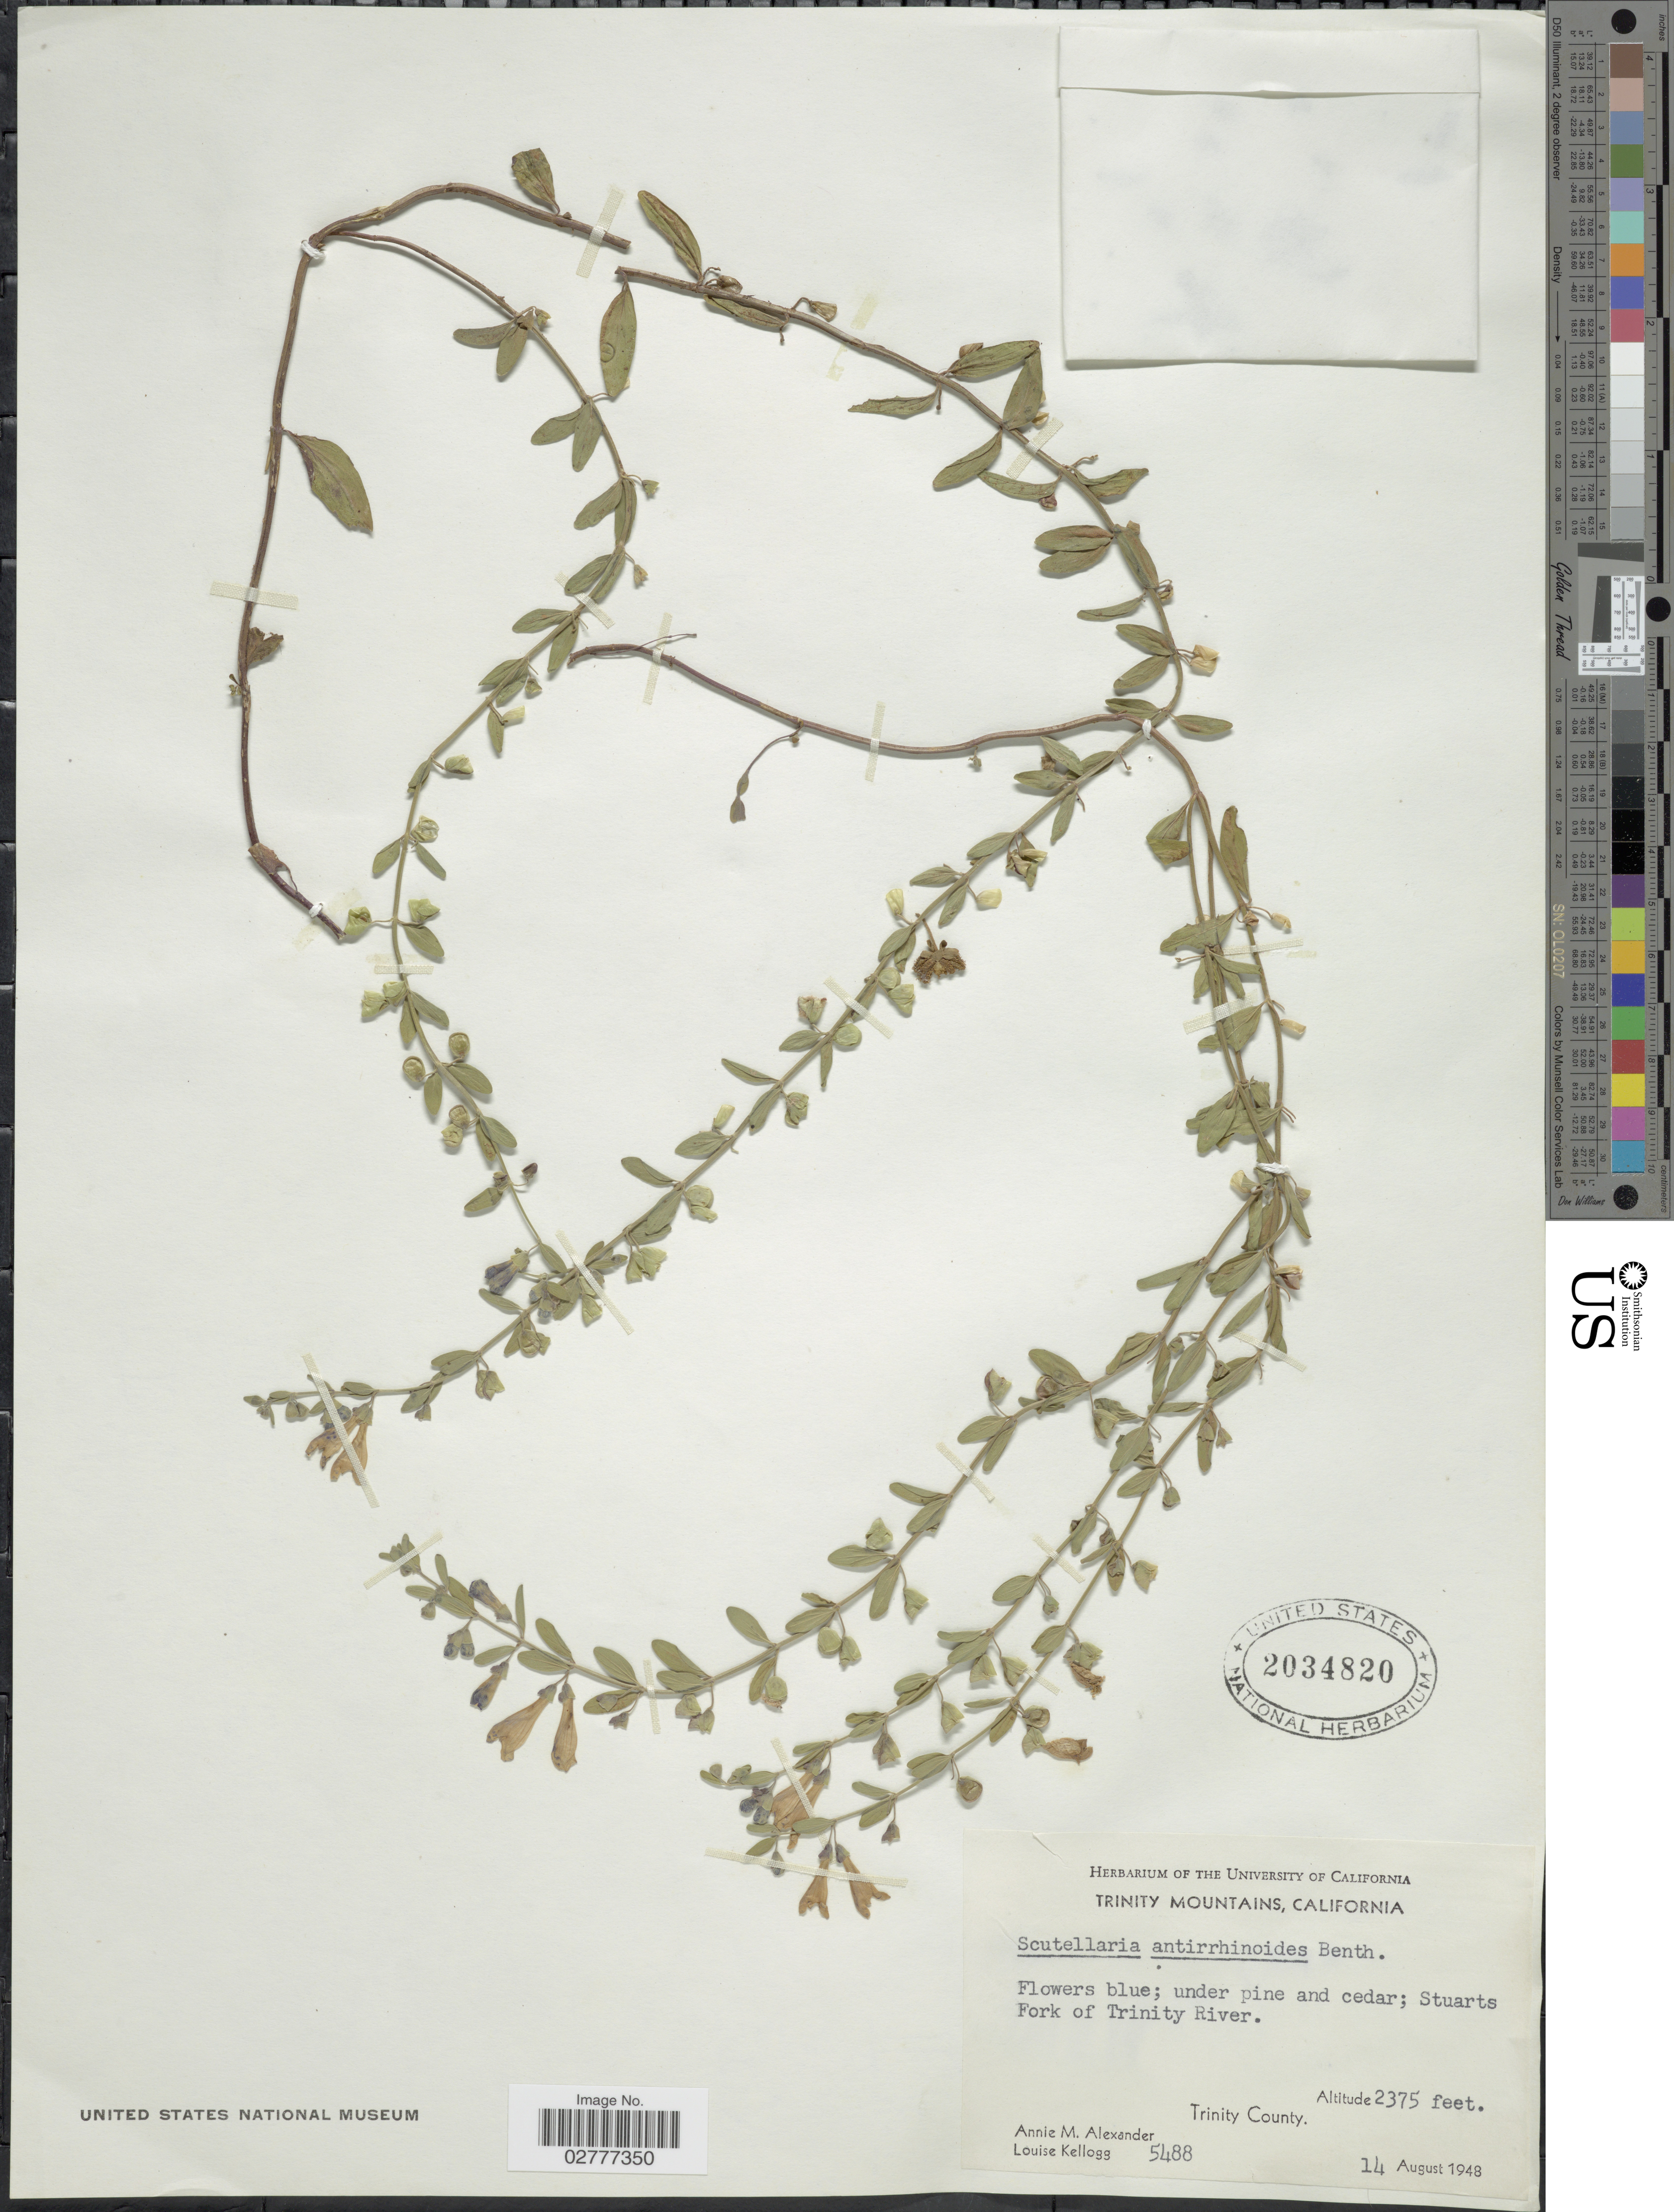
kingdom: Plantae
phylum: Tracheophyta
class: Magnoliopsida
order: Lamiales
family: Lamiaceae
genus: Scutellaria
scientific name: Scutellaria antirrhinoides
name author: Benth.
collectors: A. M. Alexander & L. Kellogg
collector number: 5488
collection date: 1948-08-14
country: United States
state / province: California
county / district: Trinity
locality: Trinity Mountains. Stuarts Fork of Trinity River. Trinity County.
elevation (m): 724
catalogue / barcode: US 2034820